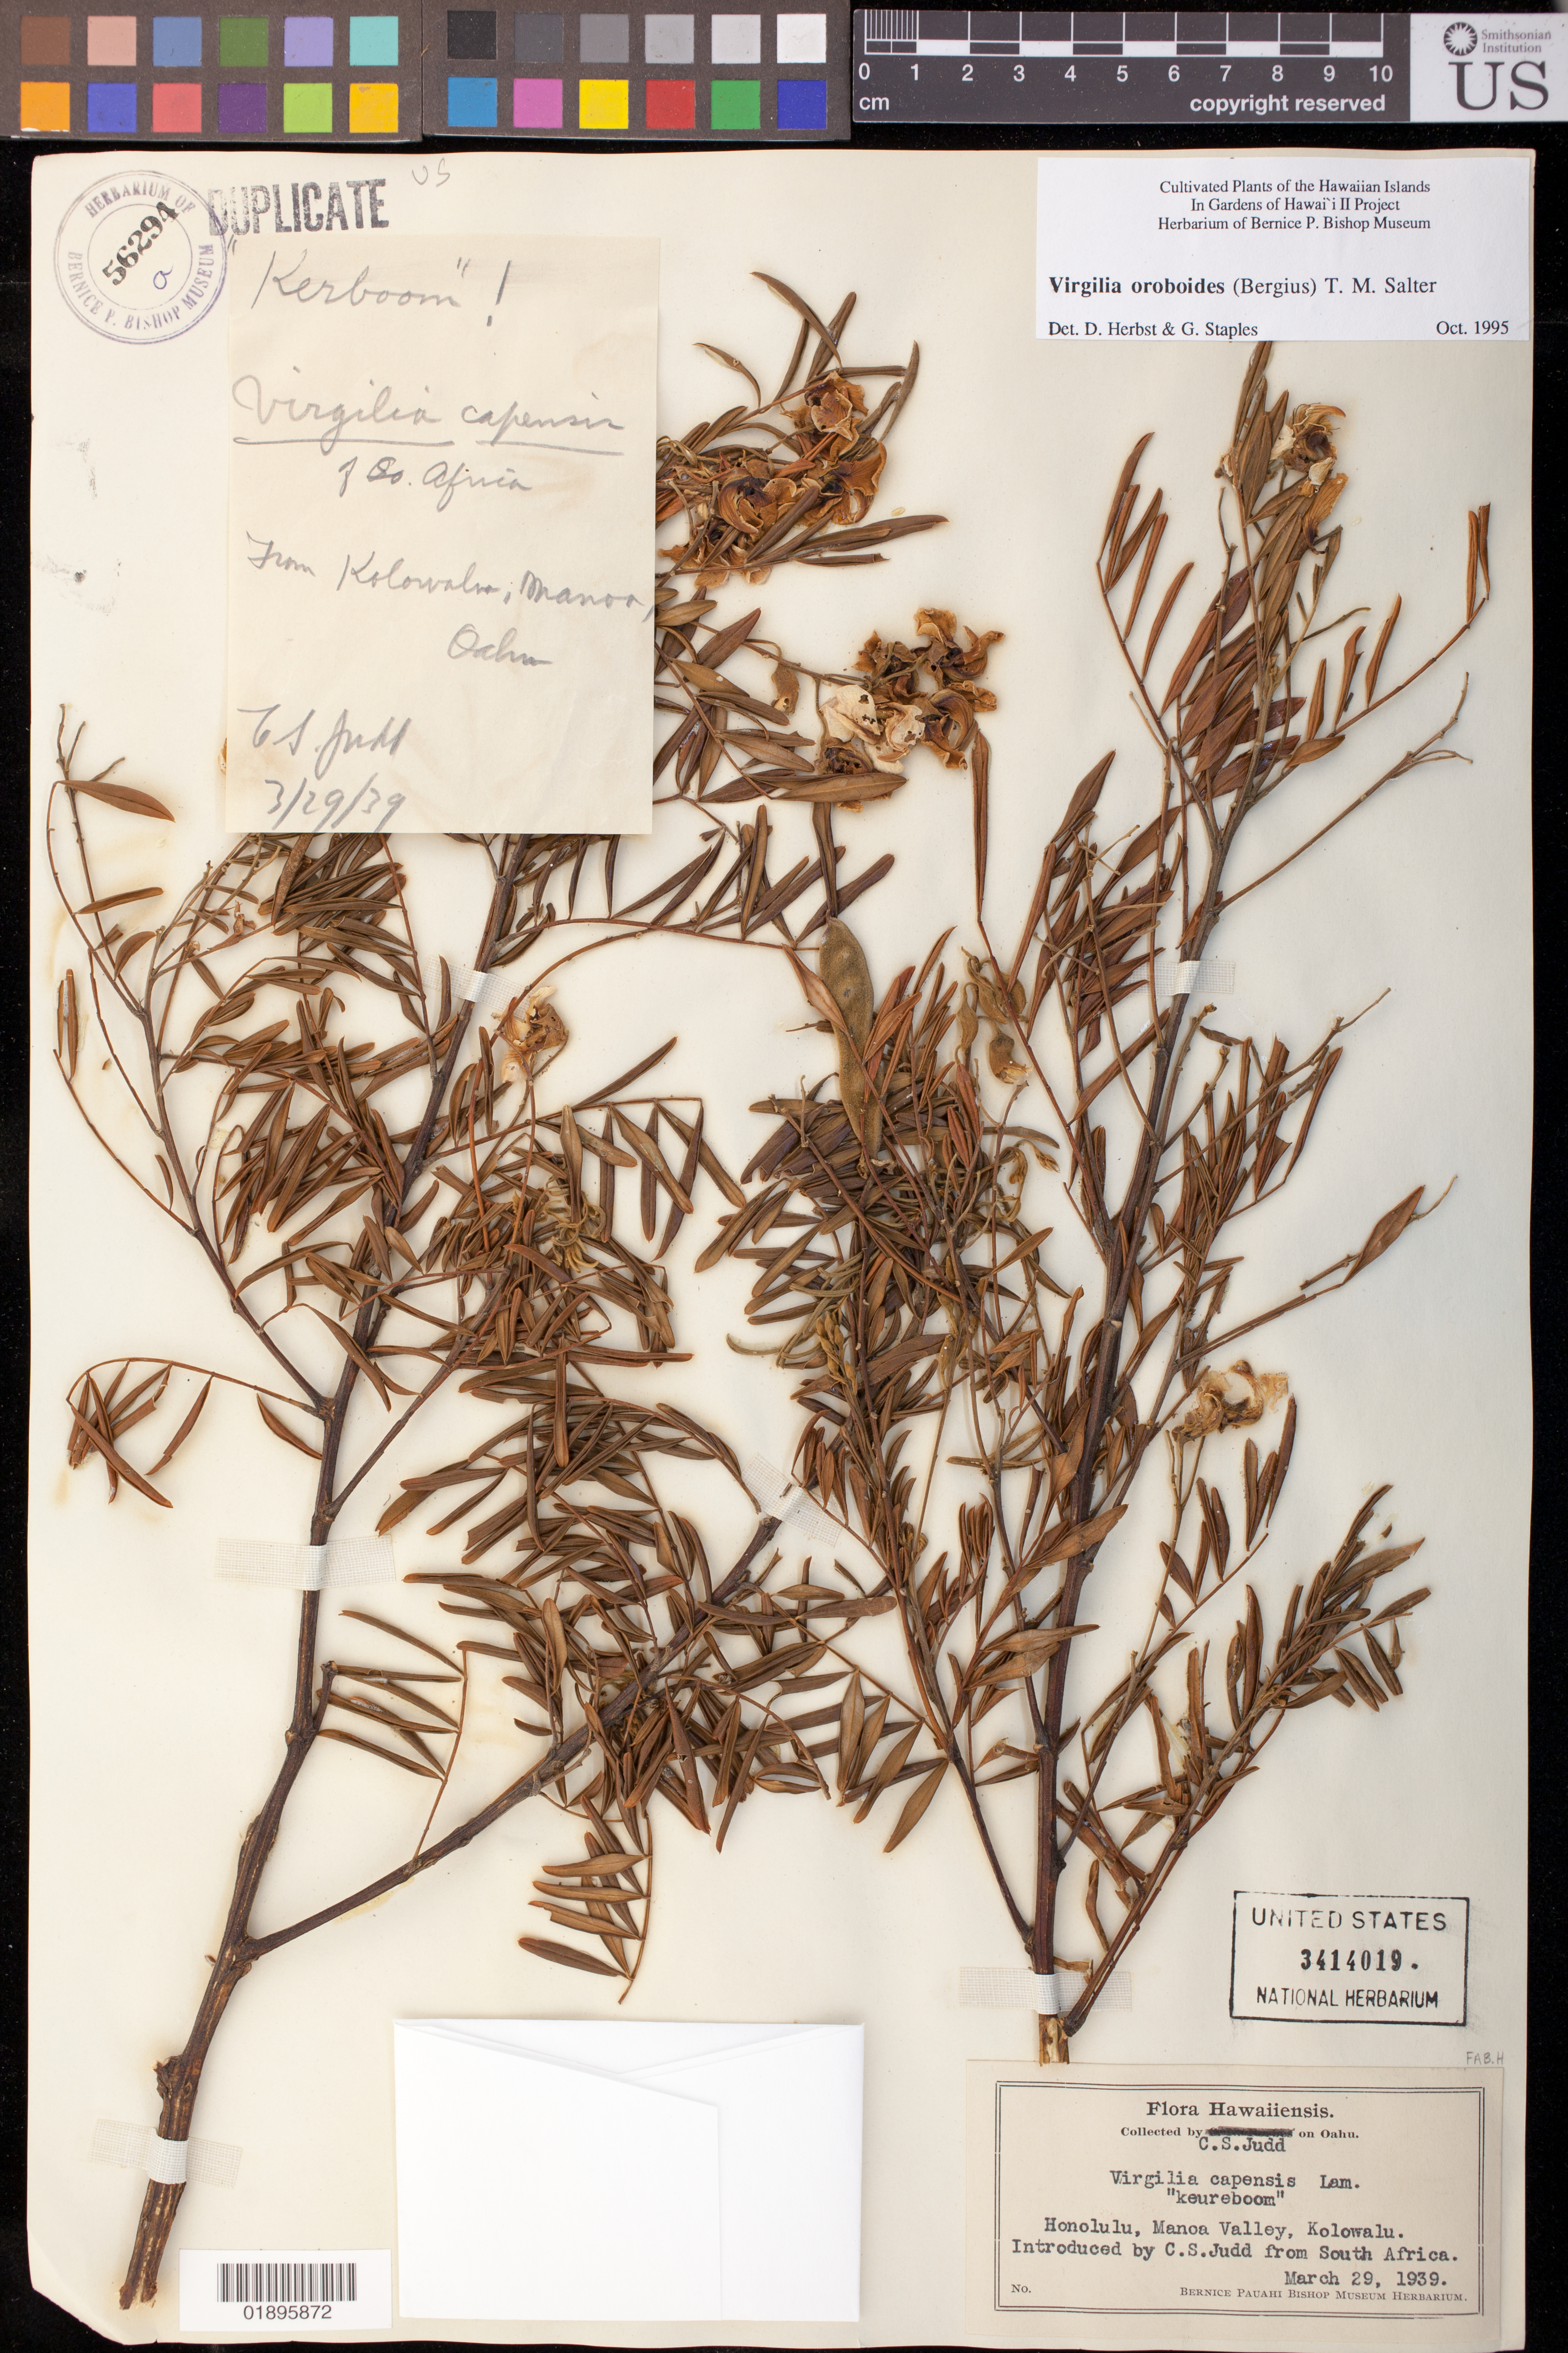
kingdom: Plantae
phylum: Tracheophyta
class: Magnoliopsida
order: Fabales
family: Fabaceae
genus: Virgilia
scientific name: Virgilia oroboides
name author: (Bergius) T.M. Salter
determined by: Herbst, D. R.; Staples, G. W.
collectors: C. Judd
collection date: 1939-03-29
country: United States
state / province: Hawaii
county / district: Honolulu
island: Oahu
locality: Honolulu, Manoa Valley, Kolowalu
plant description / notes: Introduced by C.S. Judd from South Africa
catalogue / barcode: US 3414019